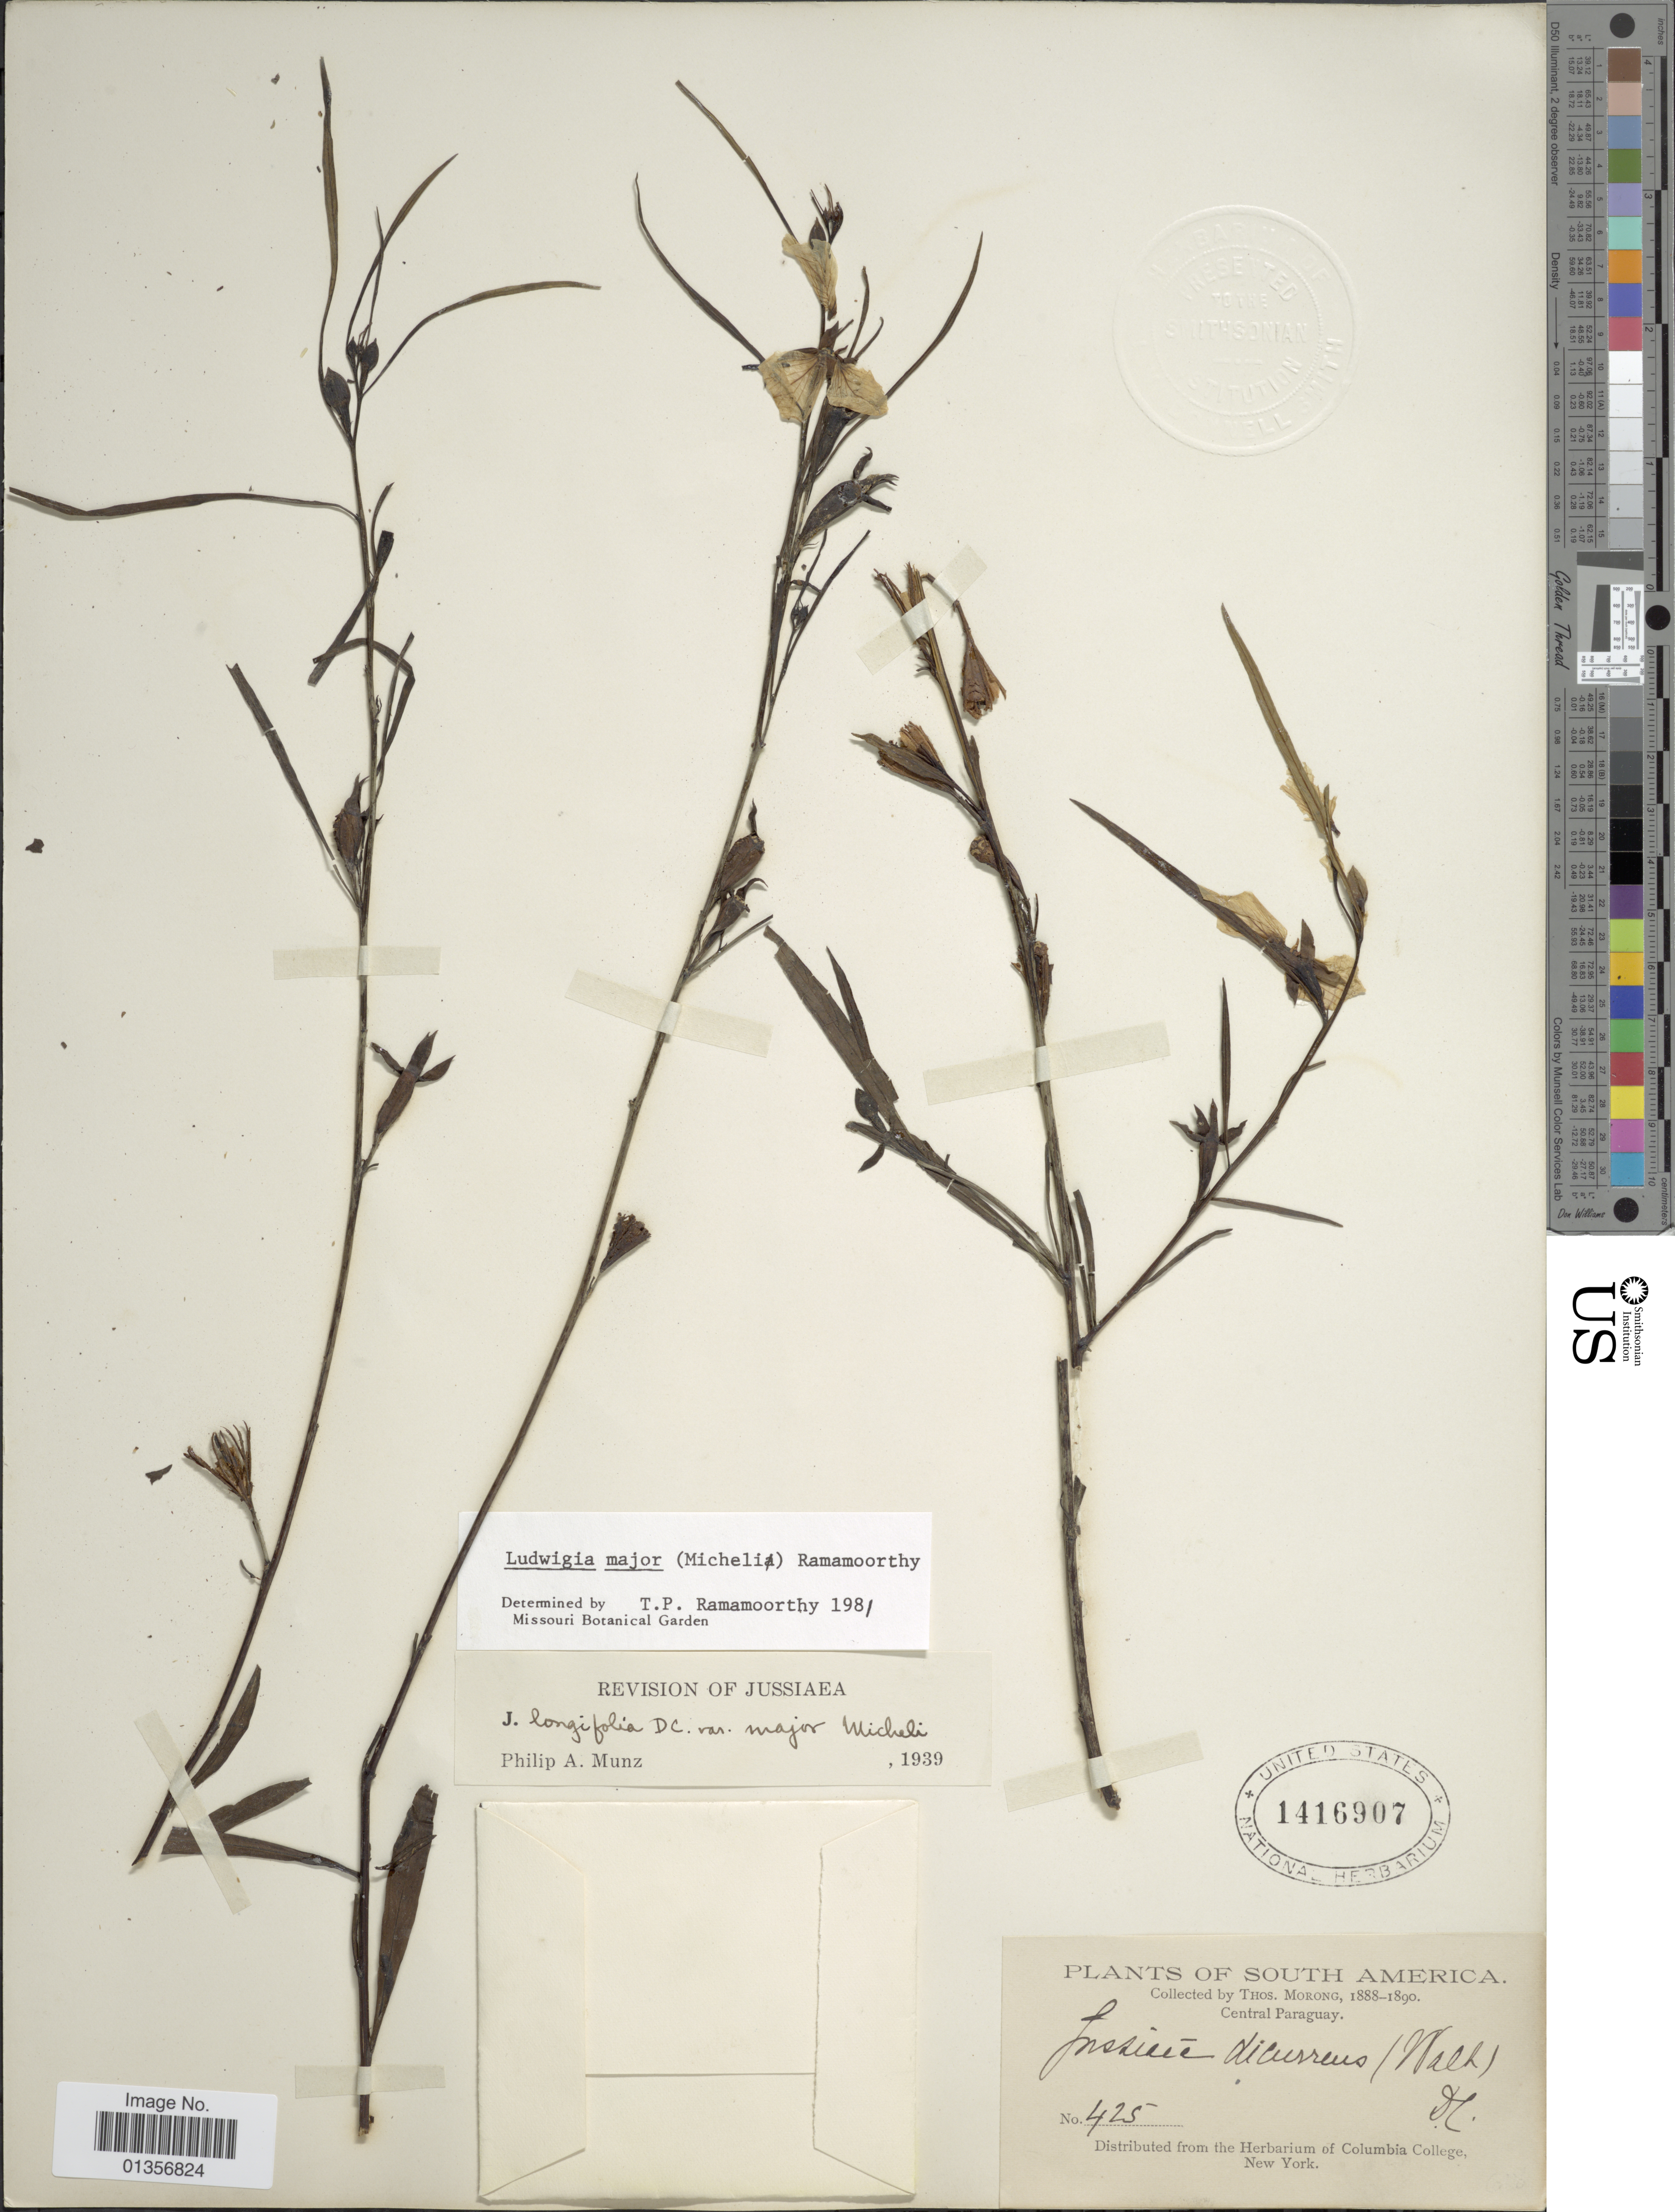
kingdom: Plantae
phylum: Tracheophyta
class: Magnoliopsida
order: Myrtales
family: Onagraceae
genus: Ludwigia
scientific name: Ludwigia major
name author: (Micheli) Ramamoorthy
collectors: ex herb. T. Morong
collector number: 425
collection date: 1888/1890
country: Paraguay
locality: South America, Central Paraguay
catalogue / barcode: US 1416907